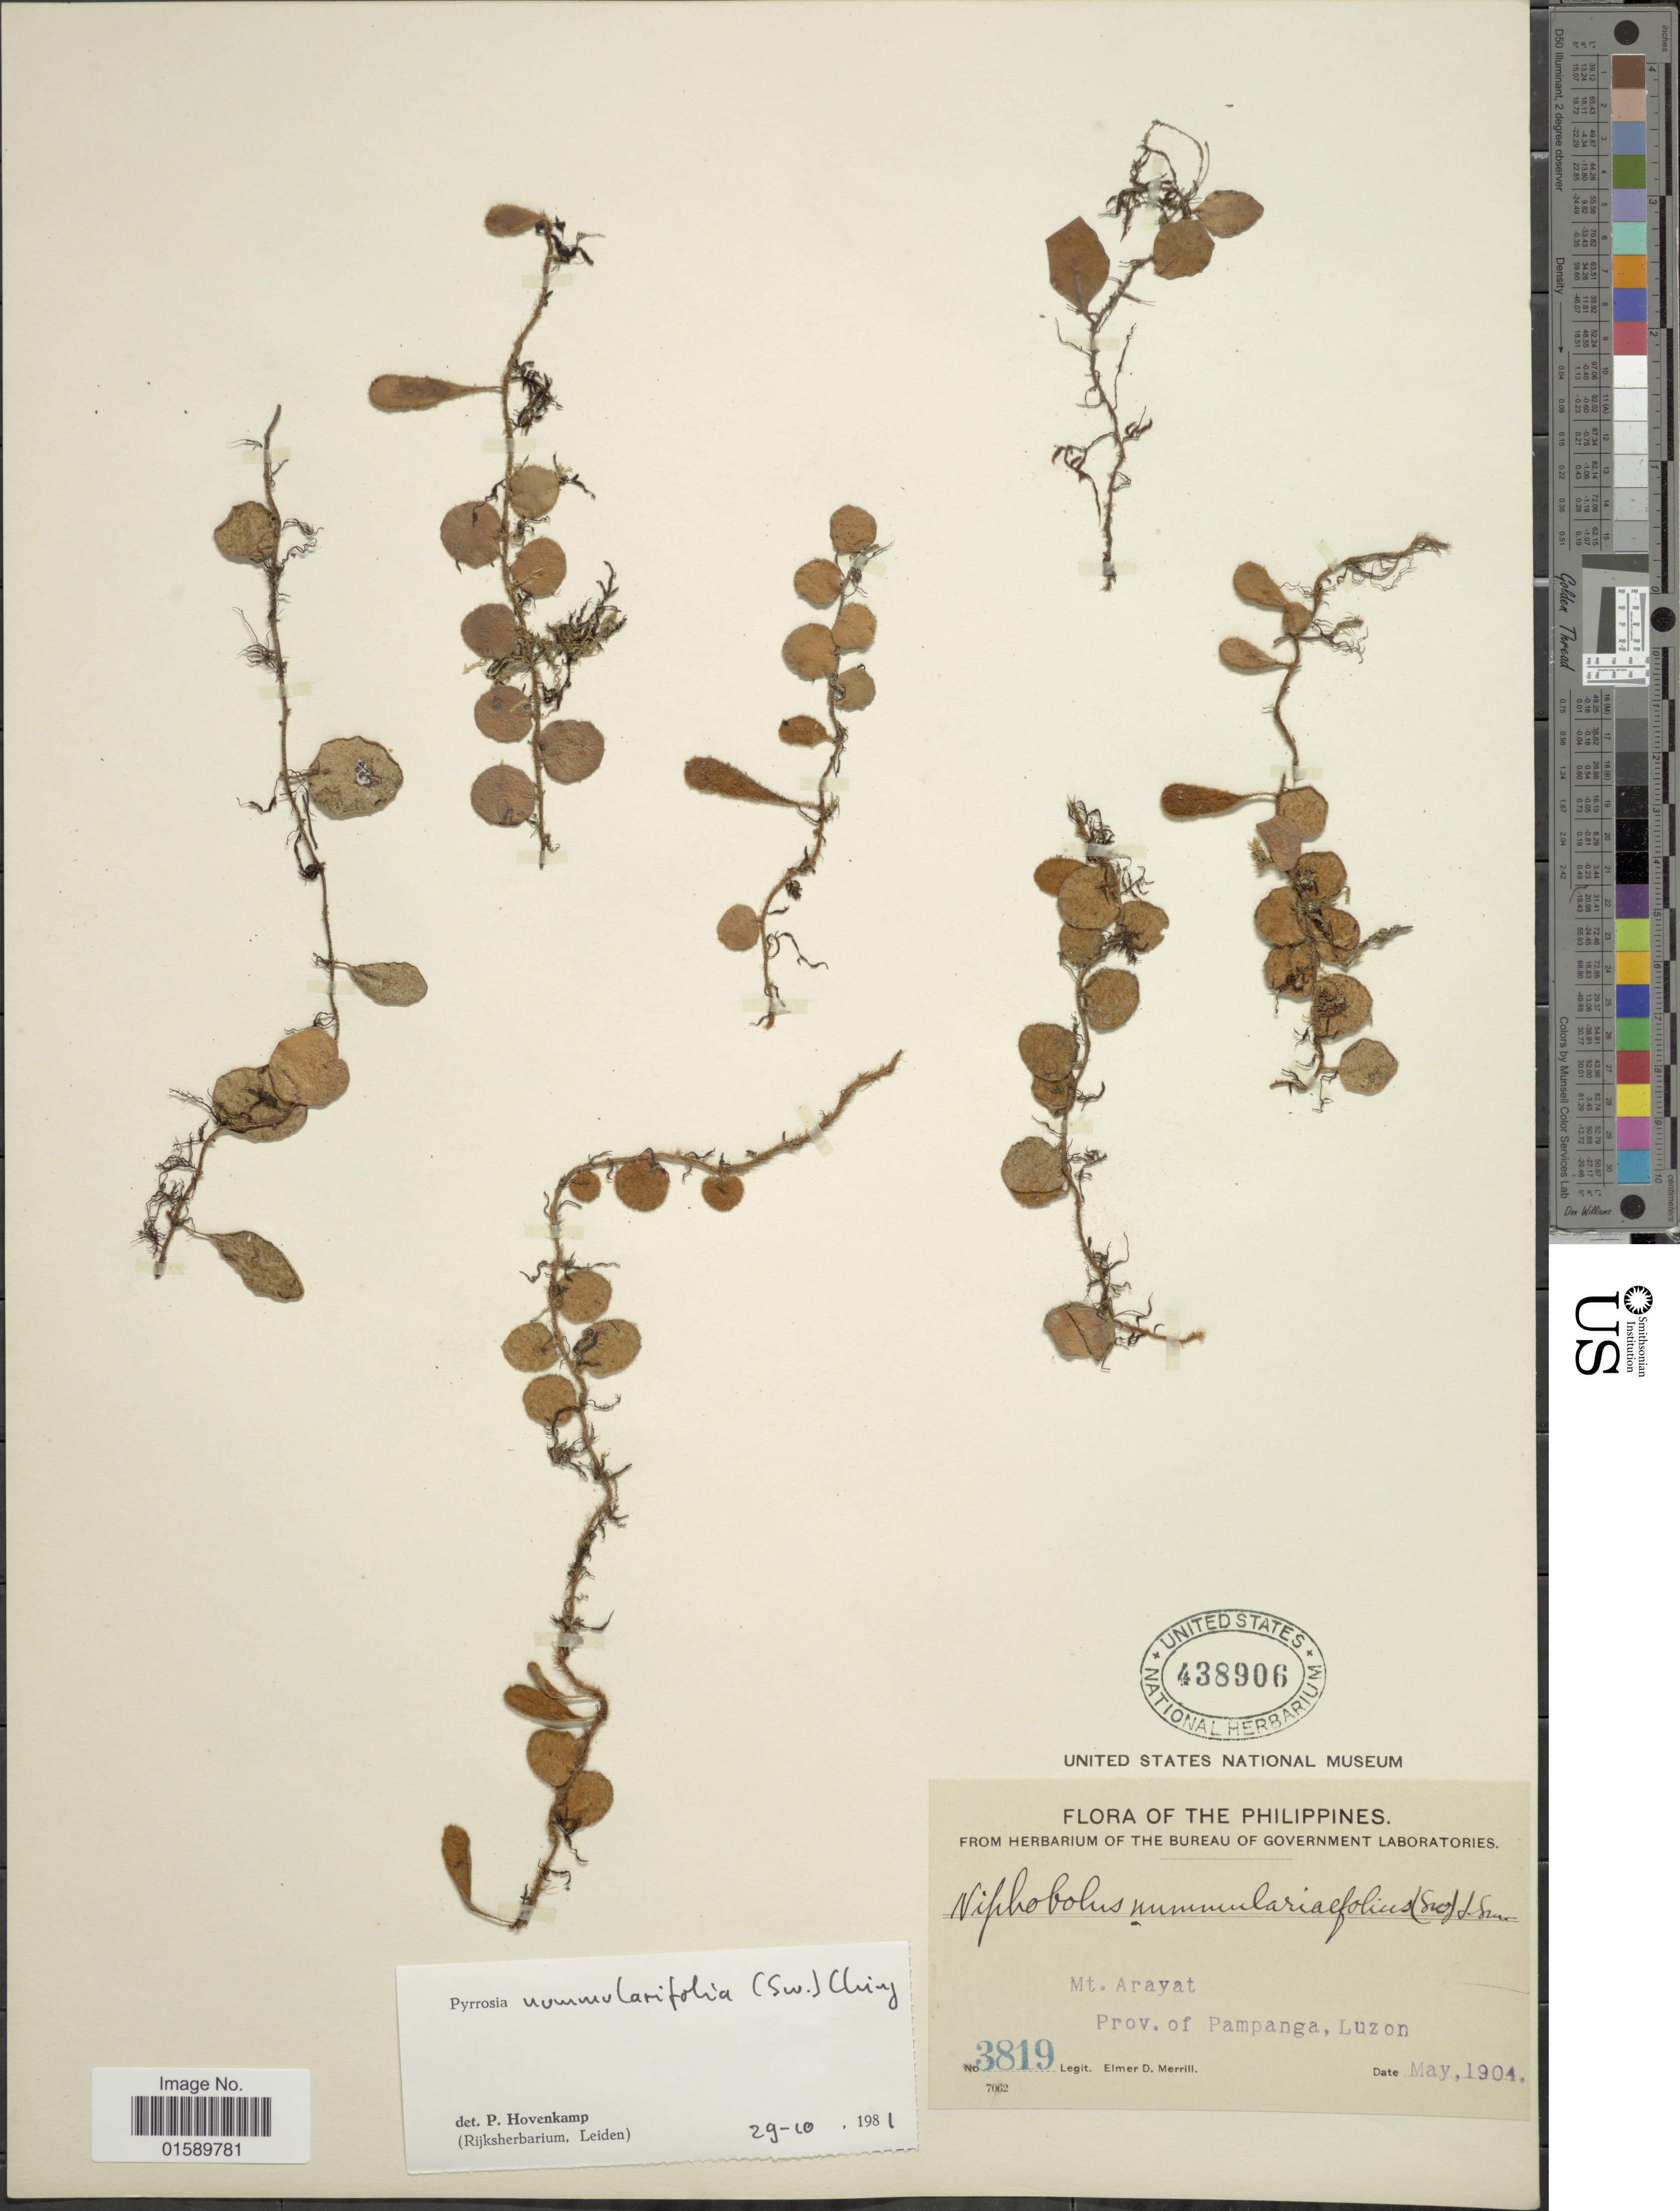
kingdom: Plantae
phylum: Tracheophyta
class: Polypodiopsida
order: Polypodiales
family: Polypodiaceae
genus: Pyrrosia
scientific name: Pyrrosia nummularifolia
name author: (Sw.) Ching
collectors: E. D. Merrill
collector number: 3819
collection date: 1904-05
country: Philippines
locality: Mt. Arayat, Prov. of Pampanga, Luzon.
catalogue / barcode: US 438906